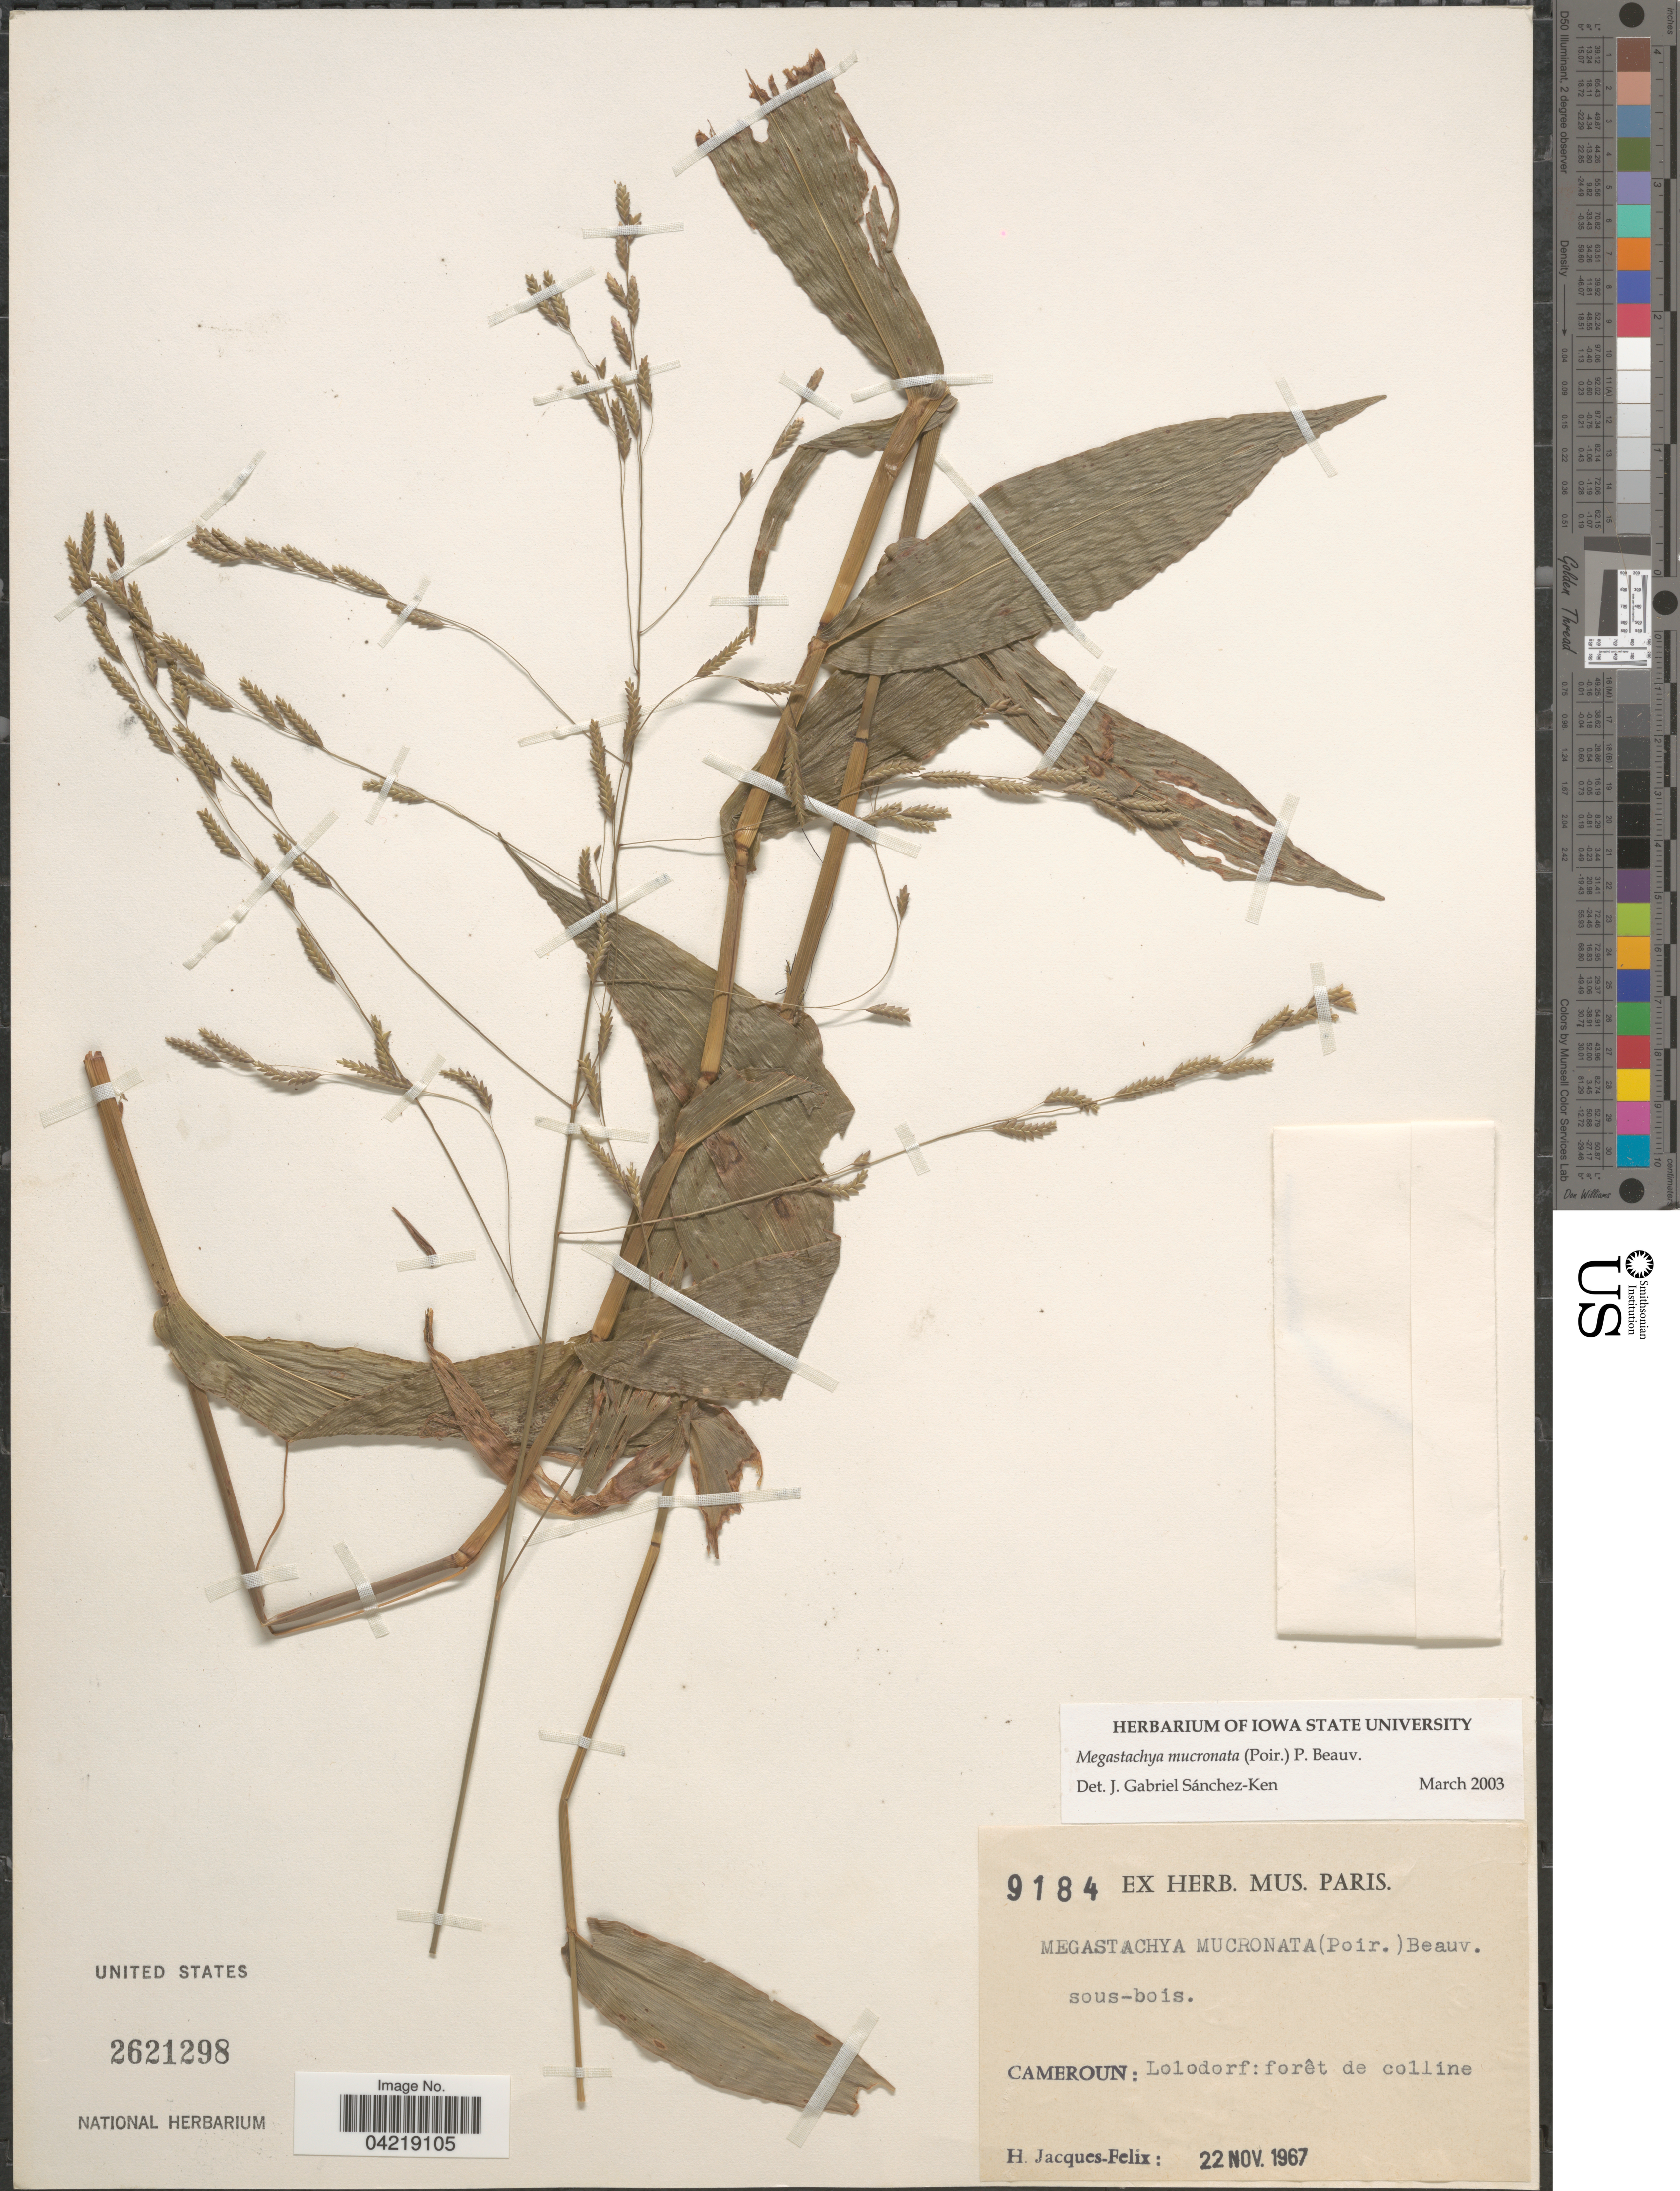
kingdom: Plantae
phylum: Tracheophyta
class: Liliopsida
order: Poales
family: Poaceae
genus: Megastachya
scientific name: Megastachya mucronata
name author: (Poir.) P. Beauv.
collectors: H. Jacques-Félix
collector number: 9184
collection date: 1967-11-22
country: Cameroon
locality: Cameroun: Lolodorf: forêt de colline.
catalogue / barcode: US 2621298